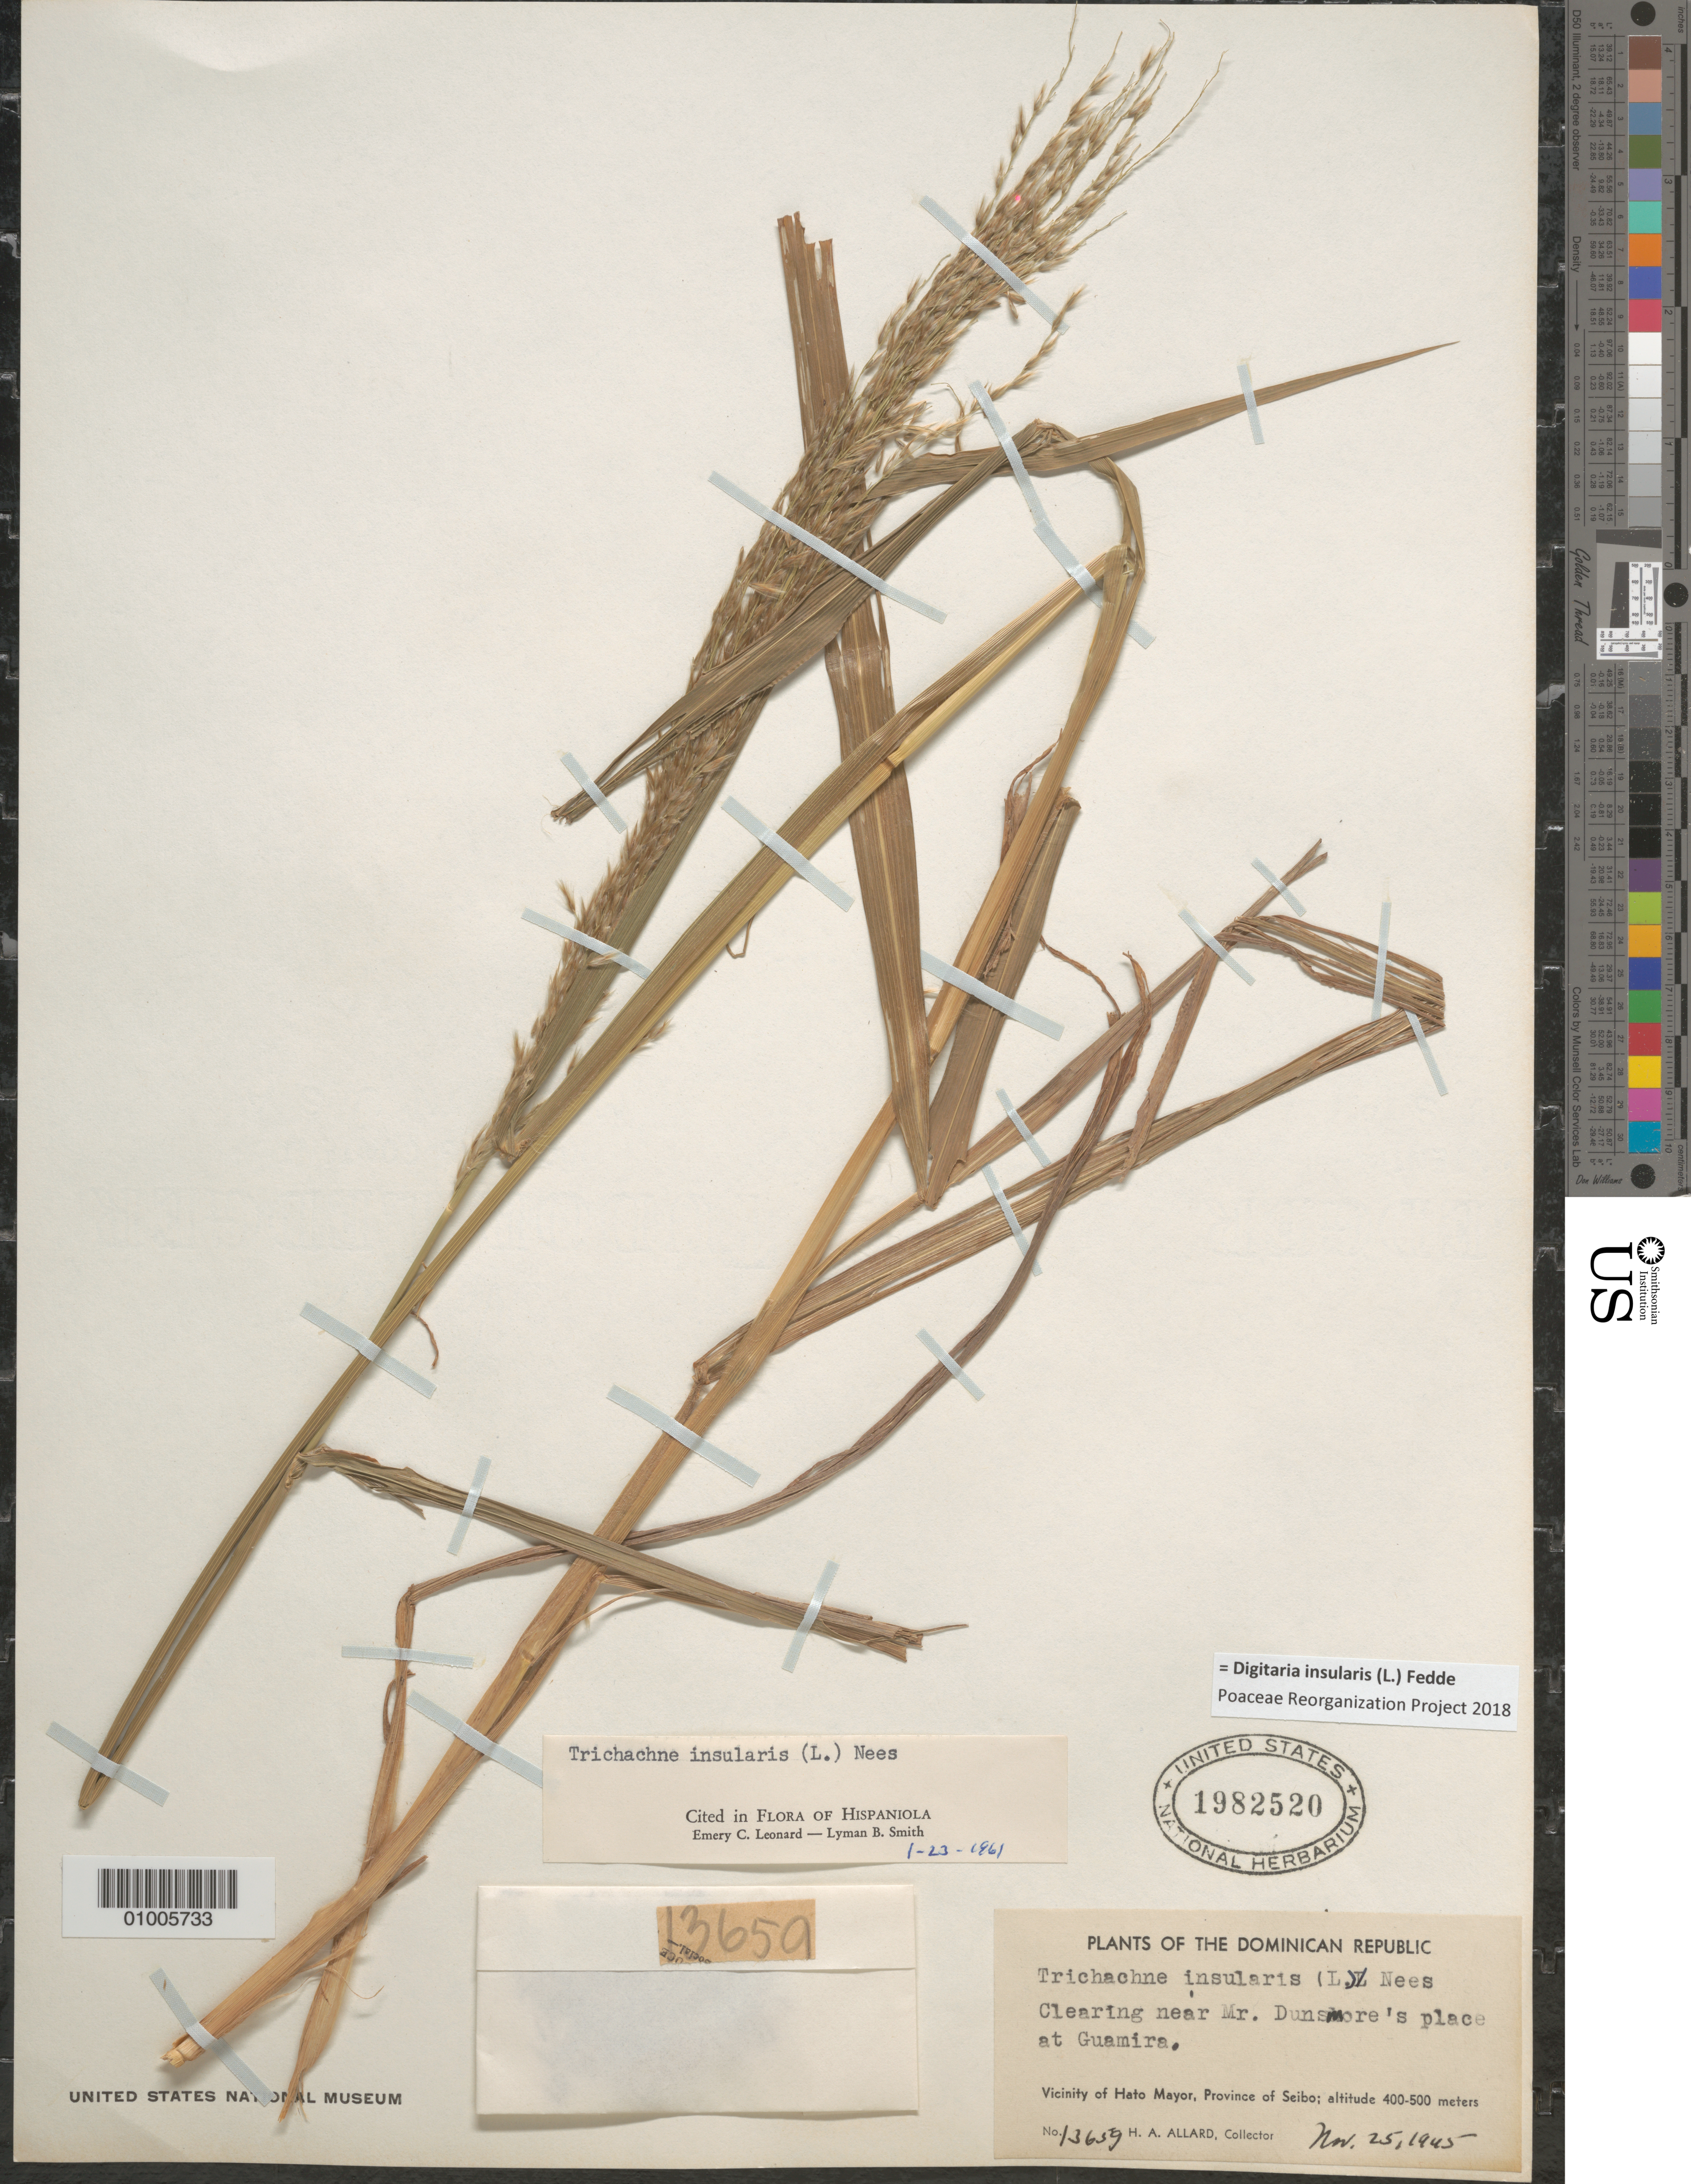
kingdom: Plantae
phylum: Tracheophyta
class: Liliopsida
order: Poales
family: Poaceae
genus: Digitaria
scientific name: Digitaria insularis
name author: (L.) Mez ex Ekman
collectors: H. A. Allard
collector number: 13659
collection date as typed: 25 Nov 1945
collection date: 1945-11-25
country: Dominican Republic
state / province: Hato Mayor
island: Hispaniola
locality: Vicinity of Hato Mayor, Province of Seibo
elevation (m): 400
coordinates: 0 N, 0 E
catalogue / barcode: US 1982520